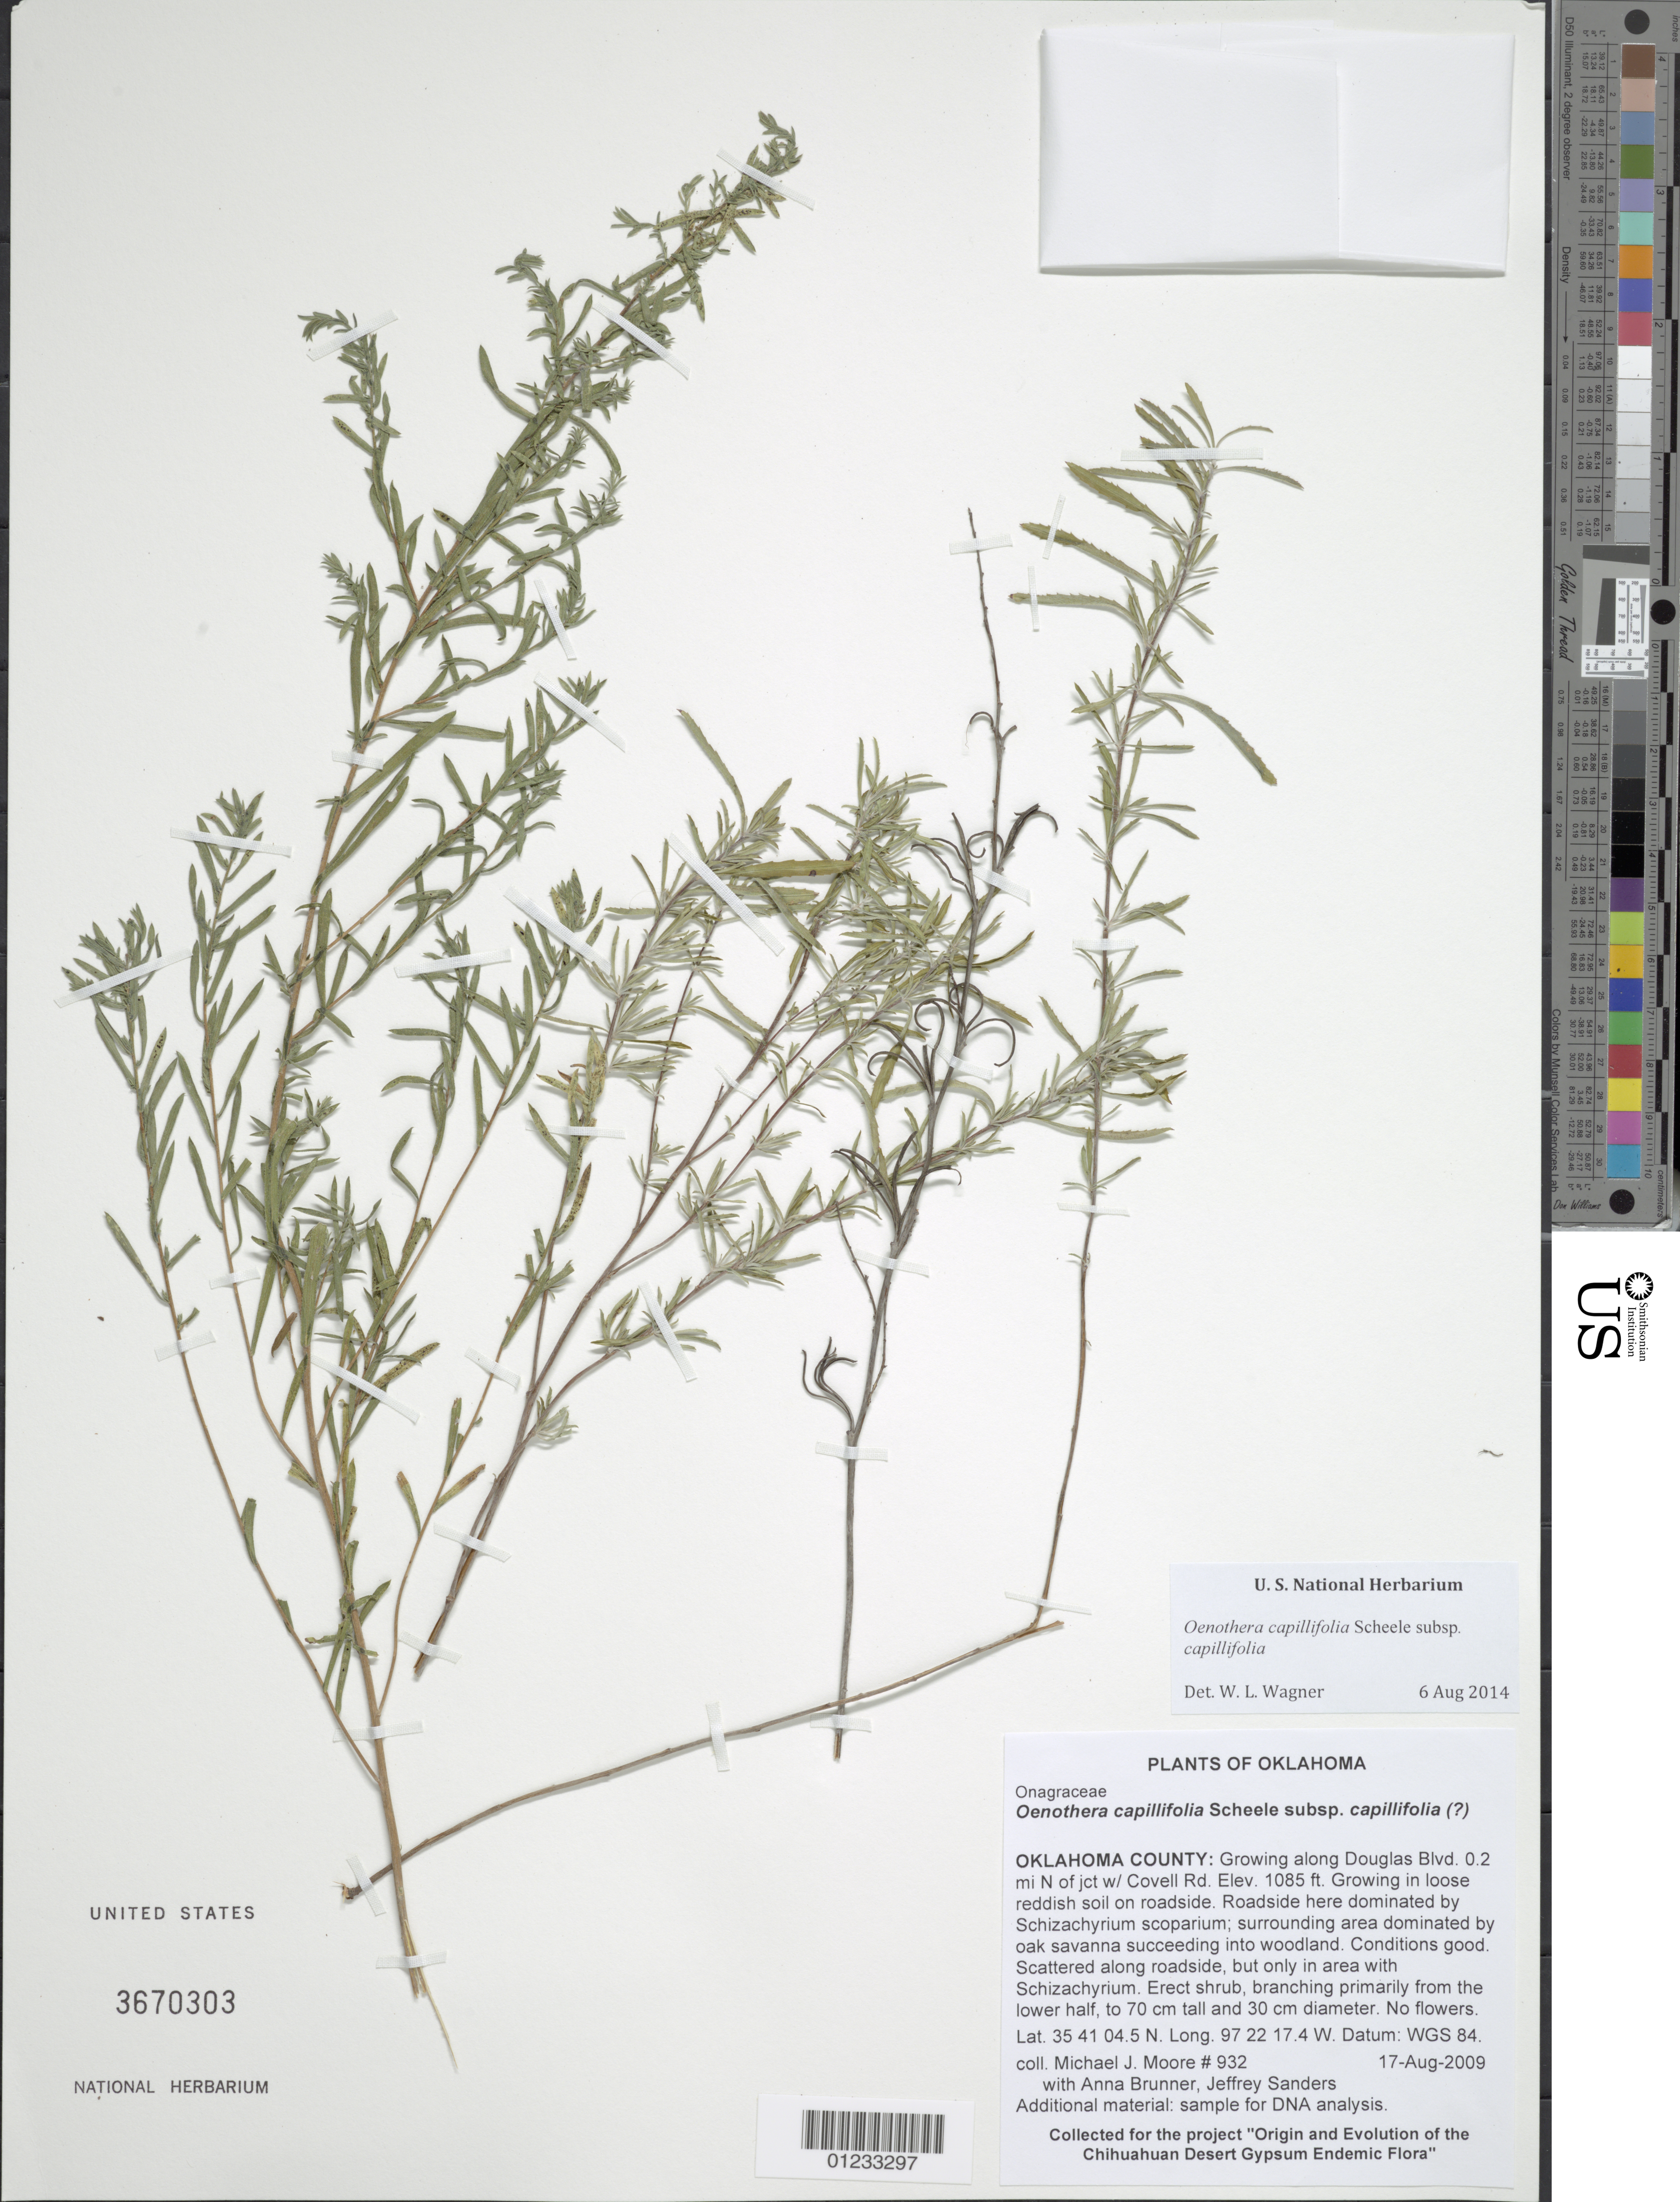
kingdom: Plantae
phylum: Tracheophyta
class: Magnoliopsida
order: Myrtales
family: Onagraceae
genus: Oenothera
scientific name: Oenothera capillifolia subsp. capillifolia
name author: Scheele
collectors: M. J. Moore, A. Brunner & J. Sanders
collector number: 932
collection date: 2005-08-16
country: United States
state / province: Oklahoma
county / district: Oklahoma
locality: Growing along Douglas Blvd. 0.2 mi N of jct w/ Covell Rd.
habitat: Growing in loose reddish soil on roadside. Roadside here dominated by Schizachyrium scoparium; surrounding area dominated by oak savanna succeeding into woodland. Conditions good.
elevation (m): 331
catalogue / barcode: US 3670303